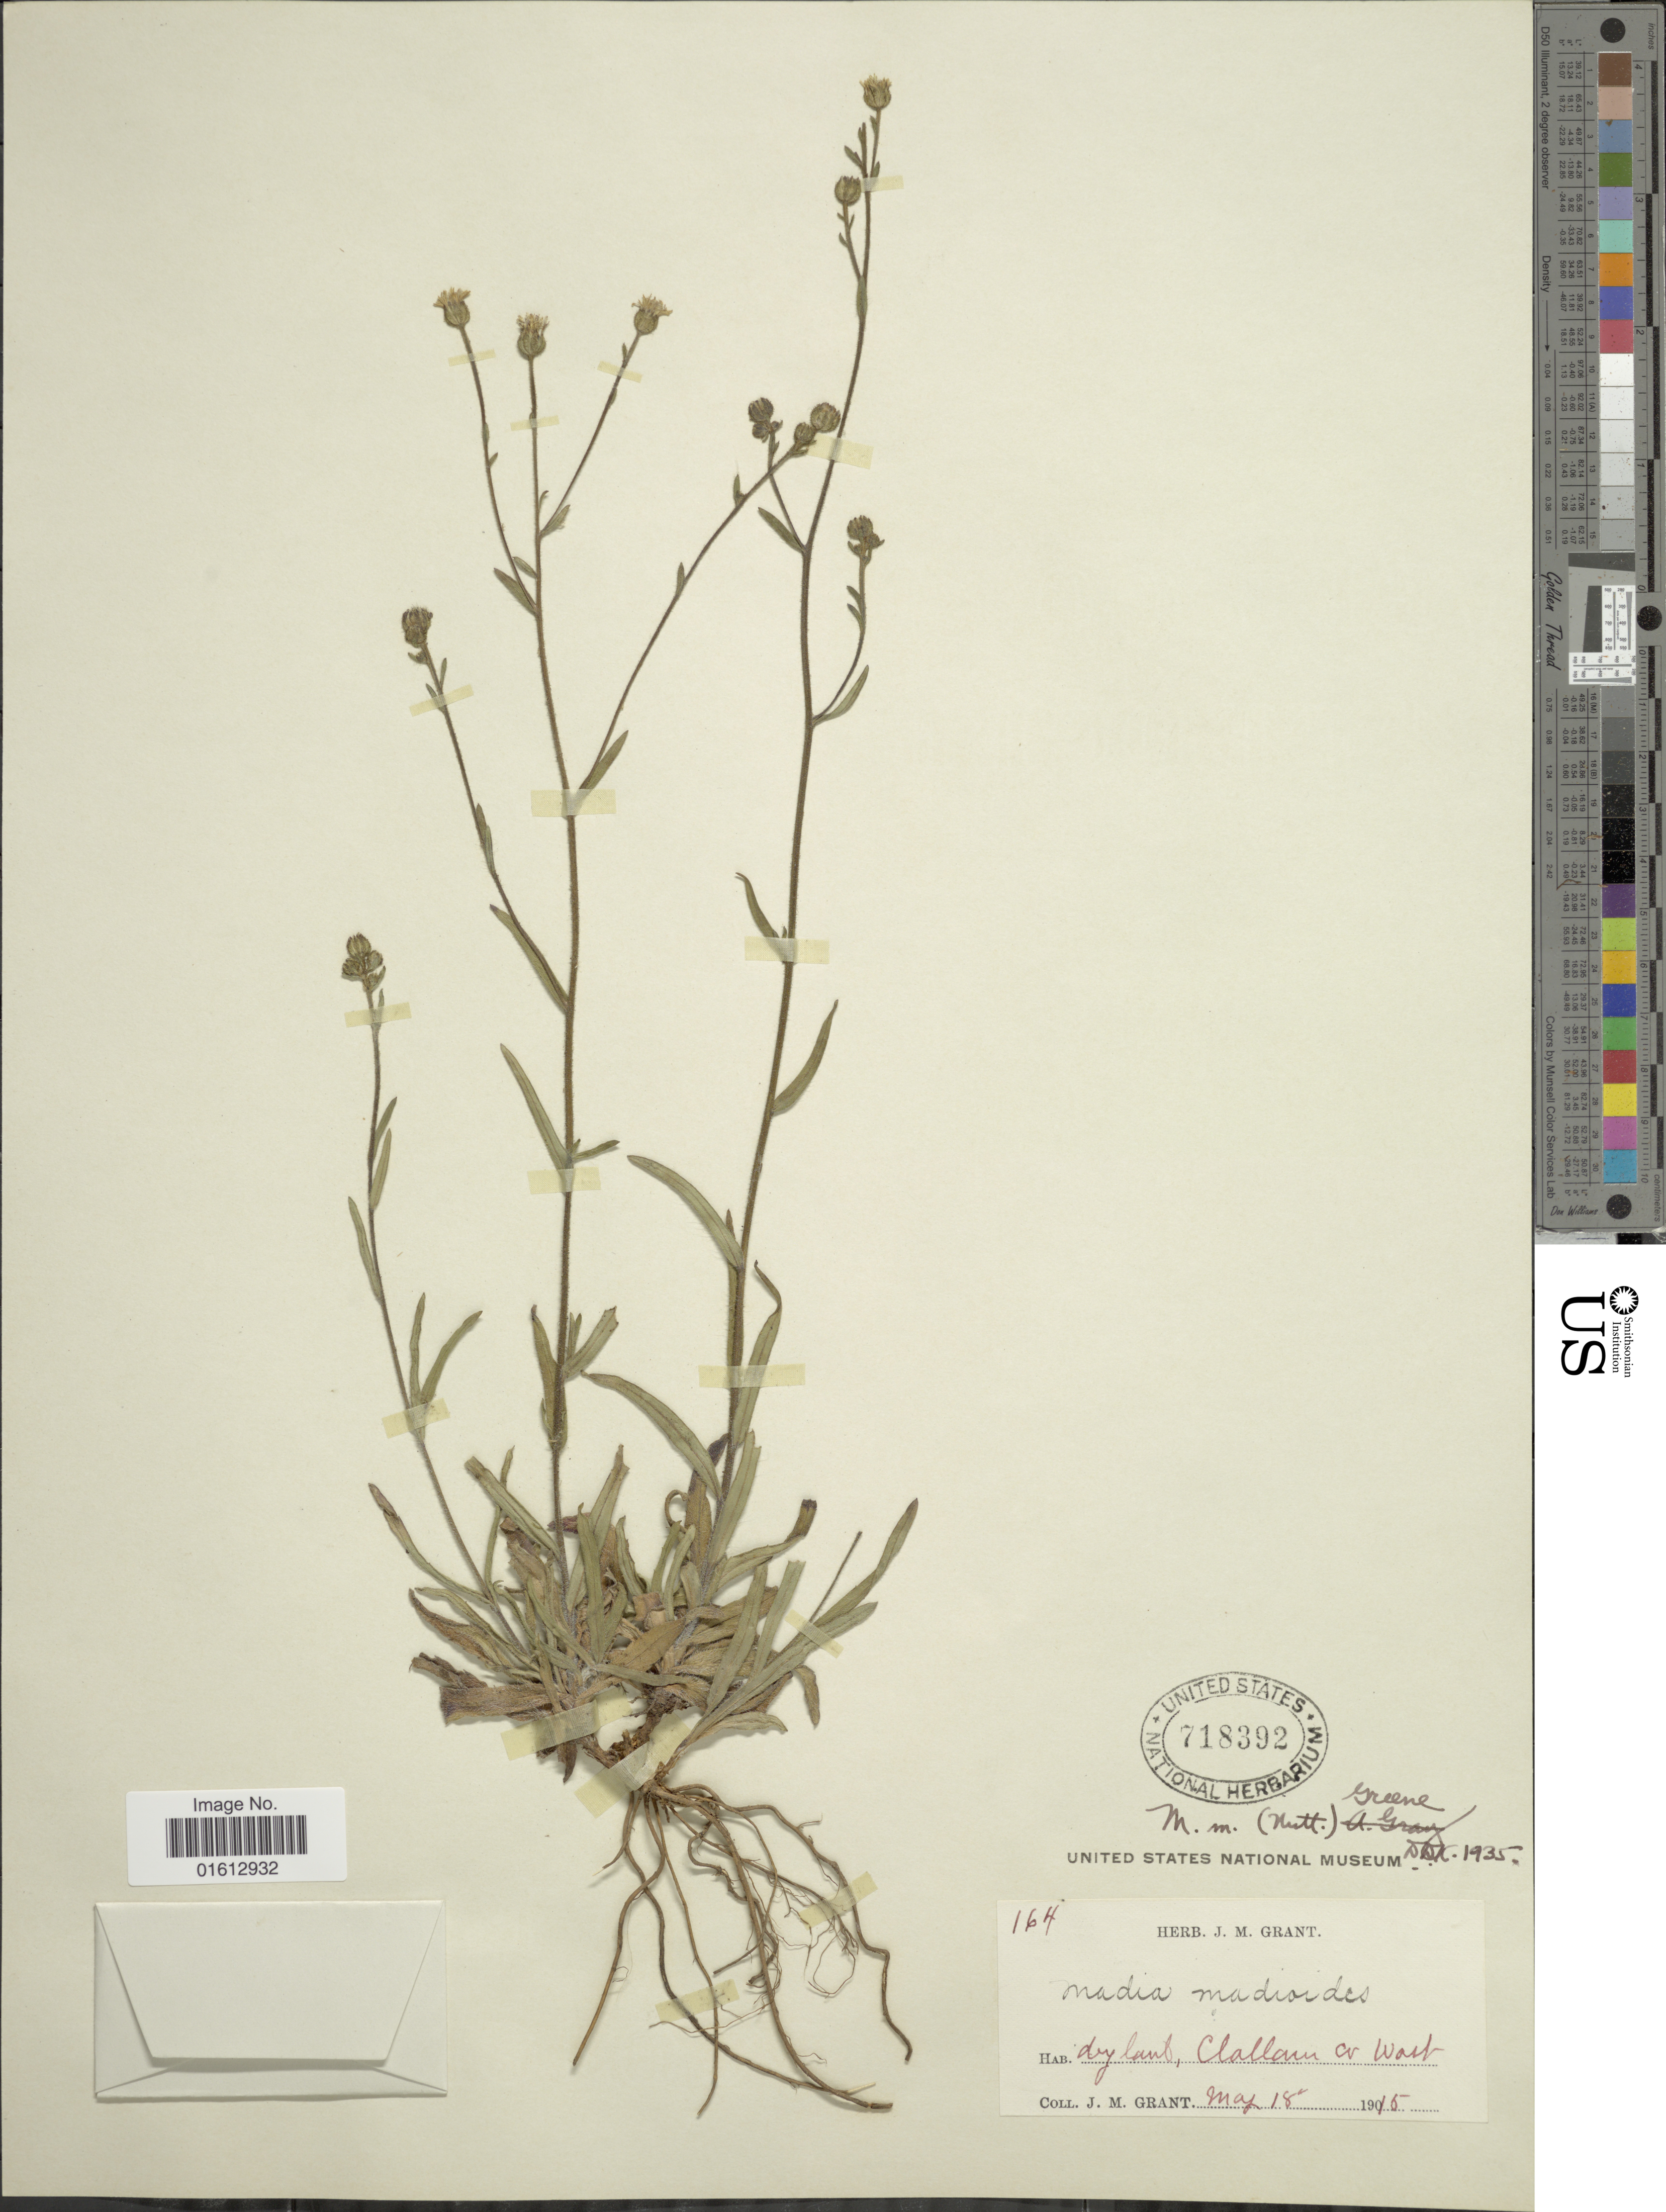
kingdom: Plantae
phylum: Tracheophyta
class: Magnoliopsida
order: Asterales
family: Asteraceae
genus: Madia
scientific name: Madia madioides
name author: (Nutt.) Greene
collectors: J. M. Grant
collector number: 164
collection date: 1915-05-18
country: United States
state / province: Washington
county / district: Clallam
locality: Dry land, Clallam co Wash.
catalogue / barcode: US 718392